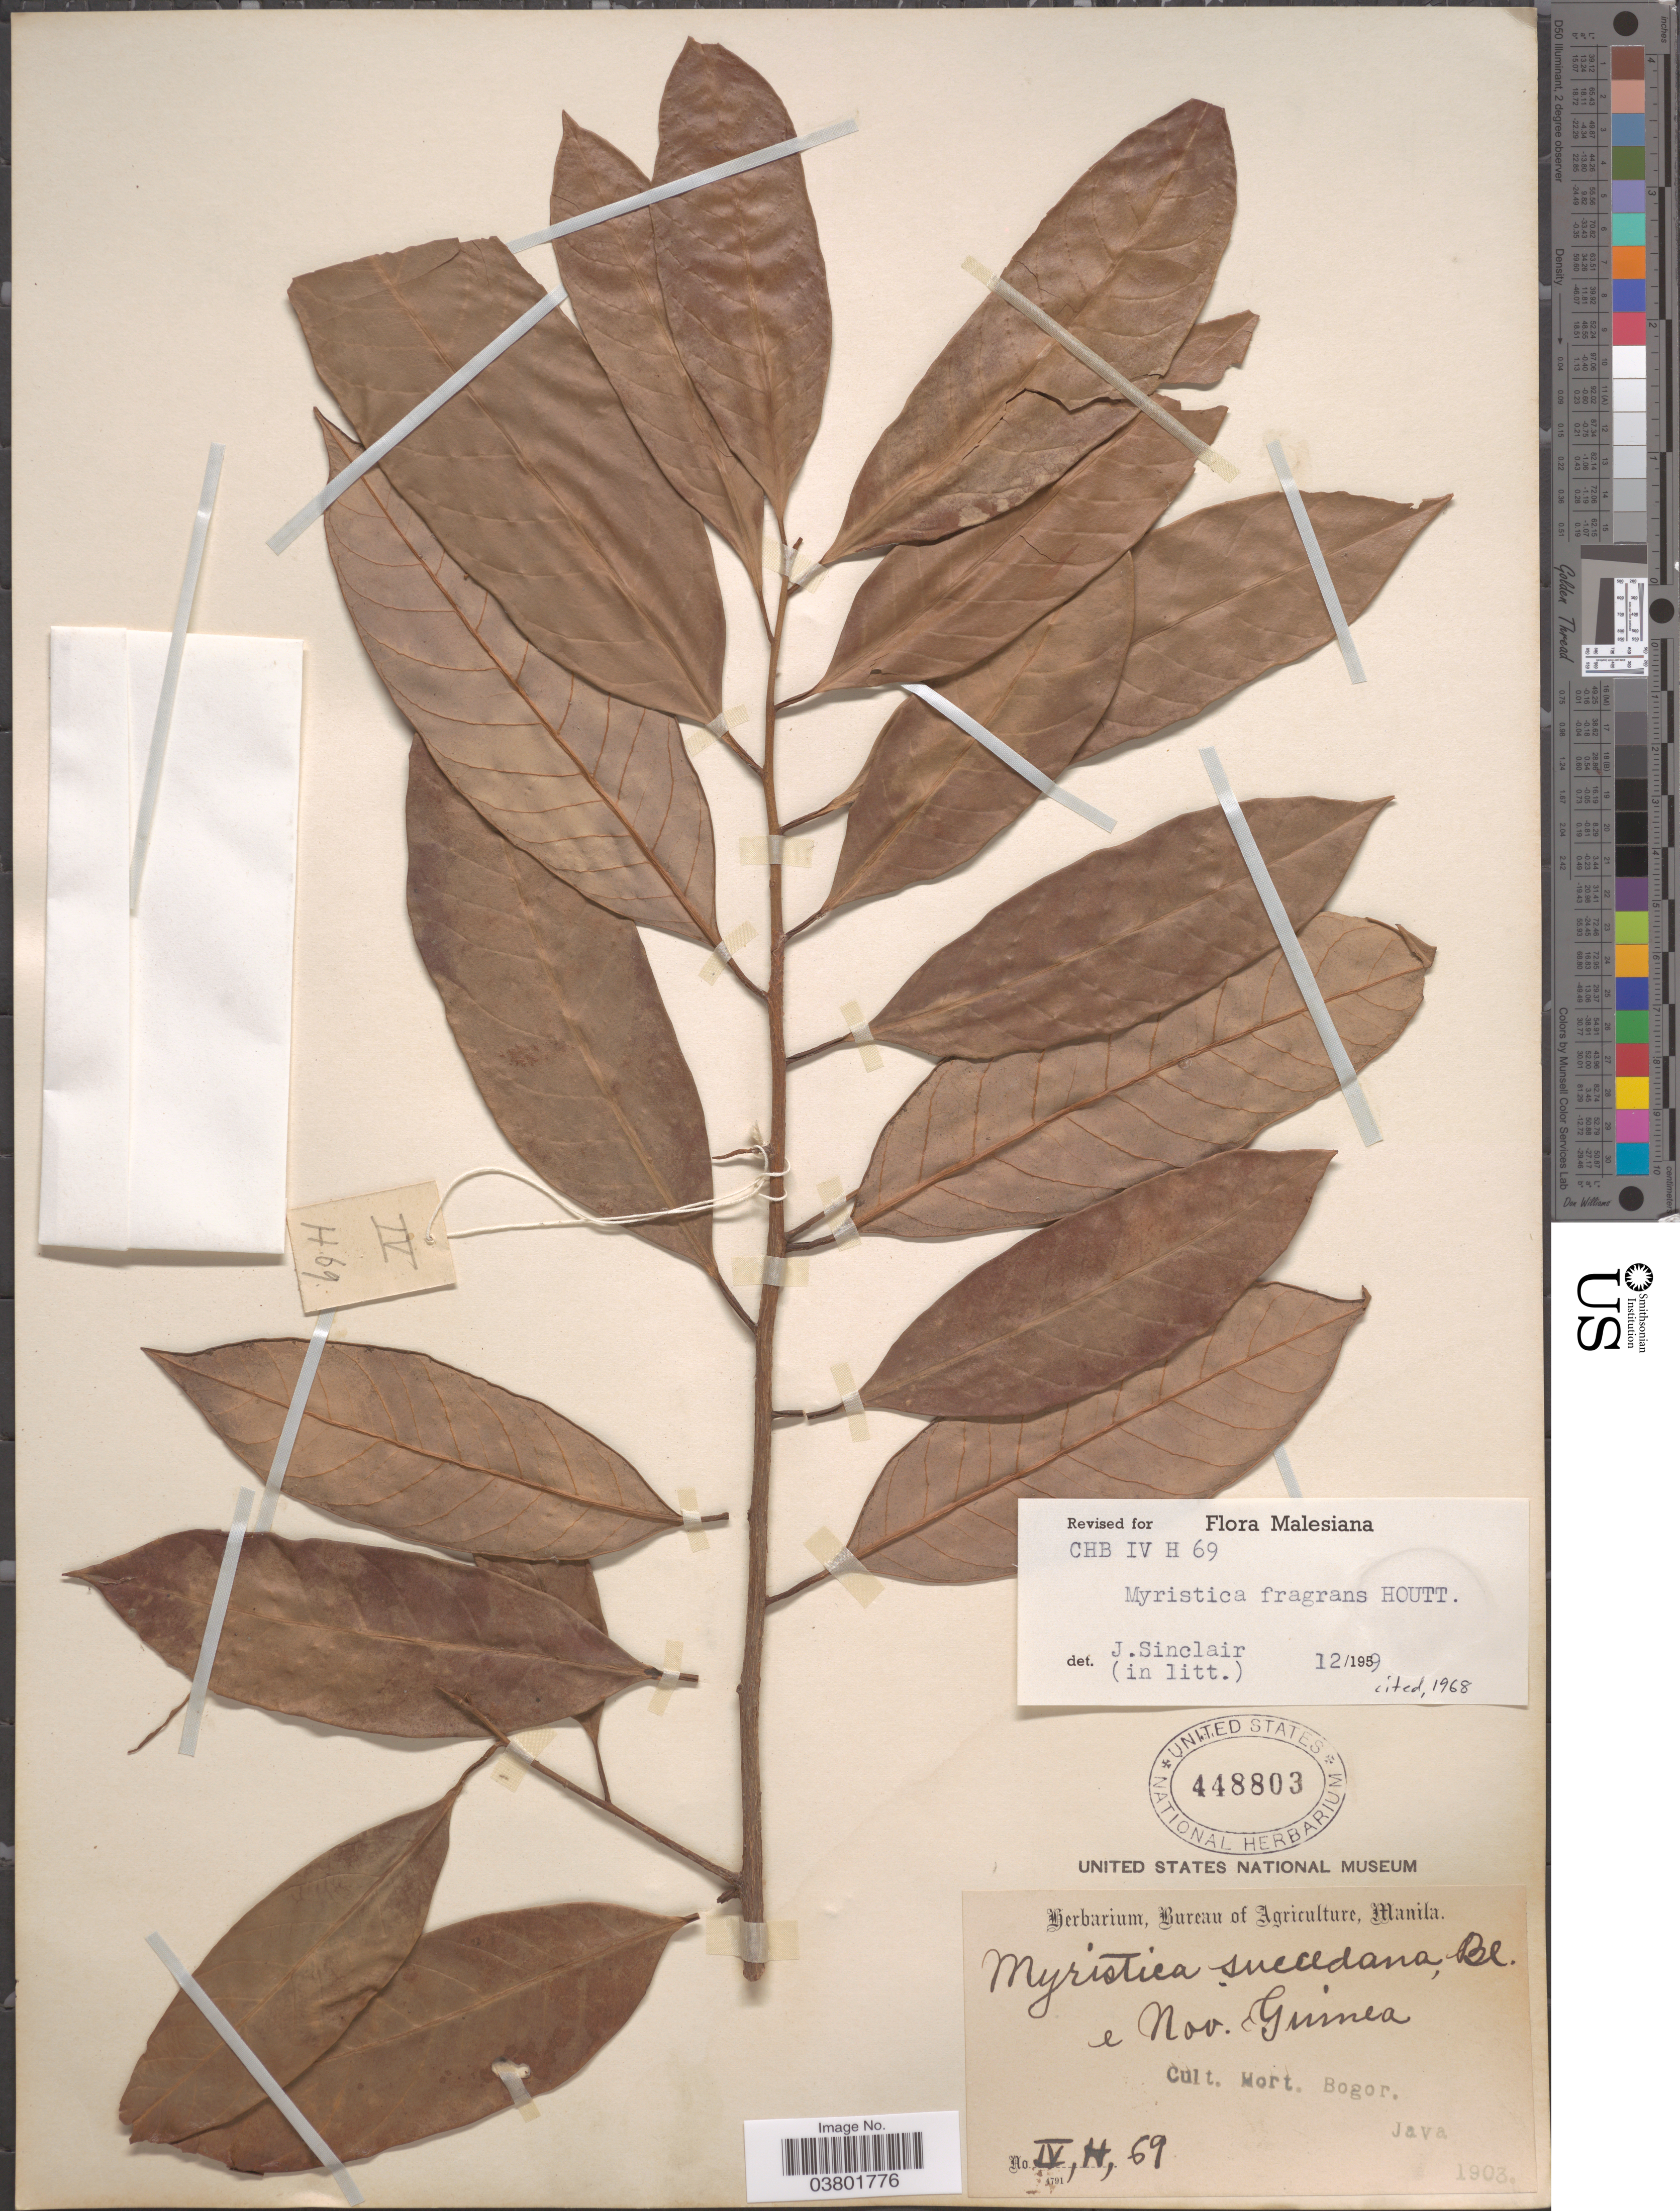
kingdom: Plantae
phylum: Tracheophyta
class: Magnoliopsida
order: Magnoliales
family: Myristicaceae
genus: Myristica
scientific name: Myristica fragrans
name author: Houtt.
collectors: Ex herb. Bureau of Agriculture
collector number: IV,H,69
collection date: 1903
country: Indonesia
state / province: Java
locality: Cult. Hort. Bogor.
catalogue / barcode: US 448803